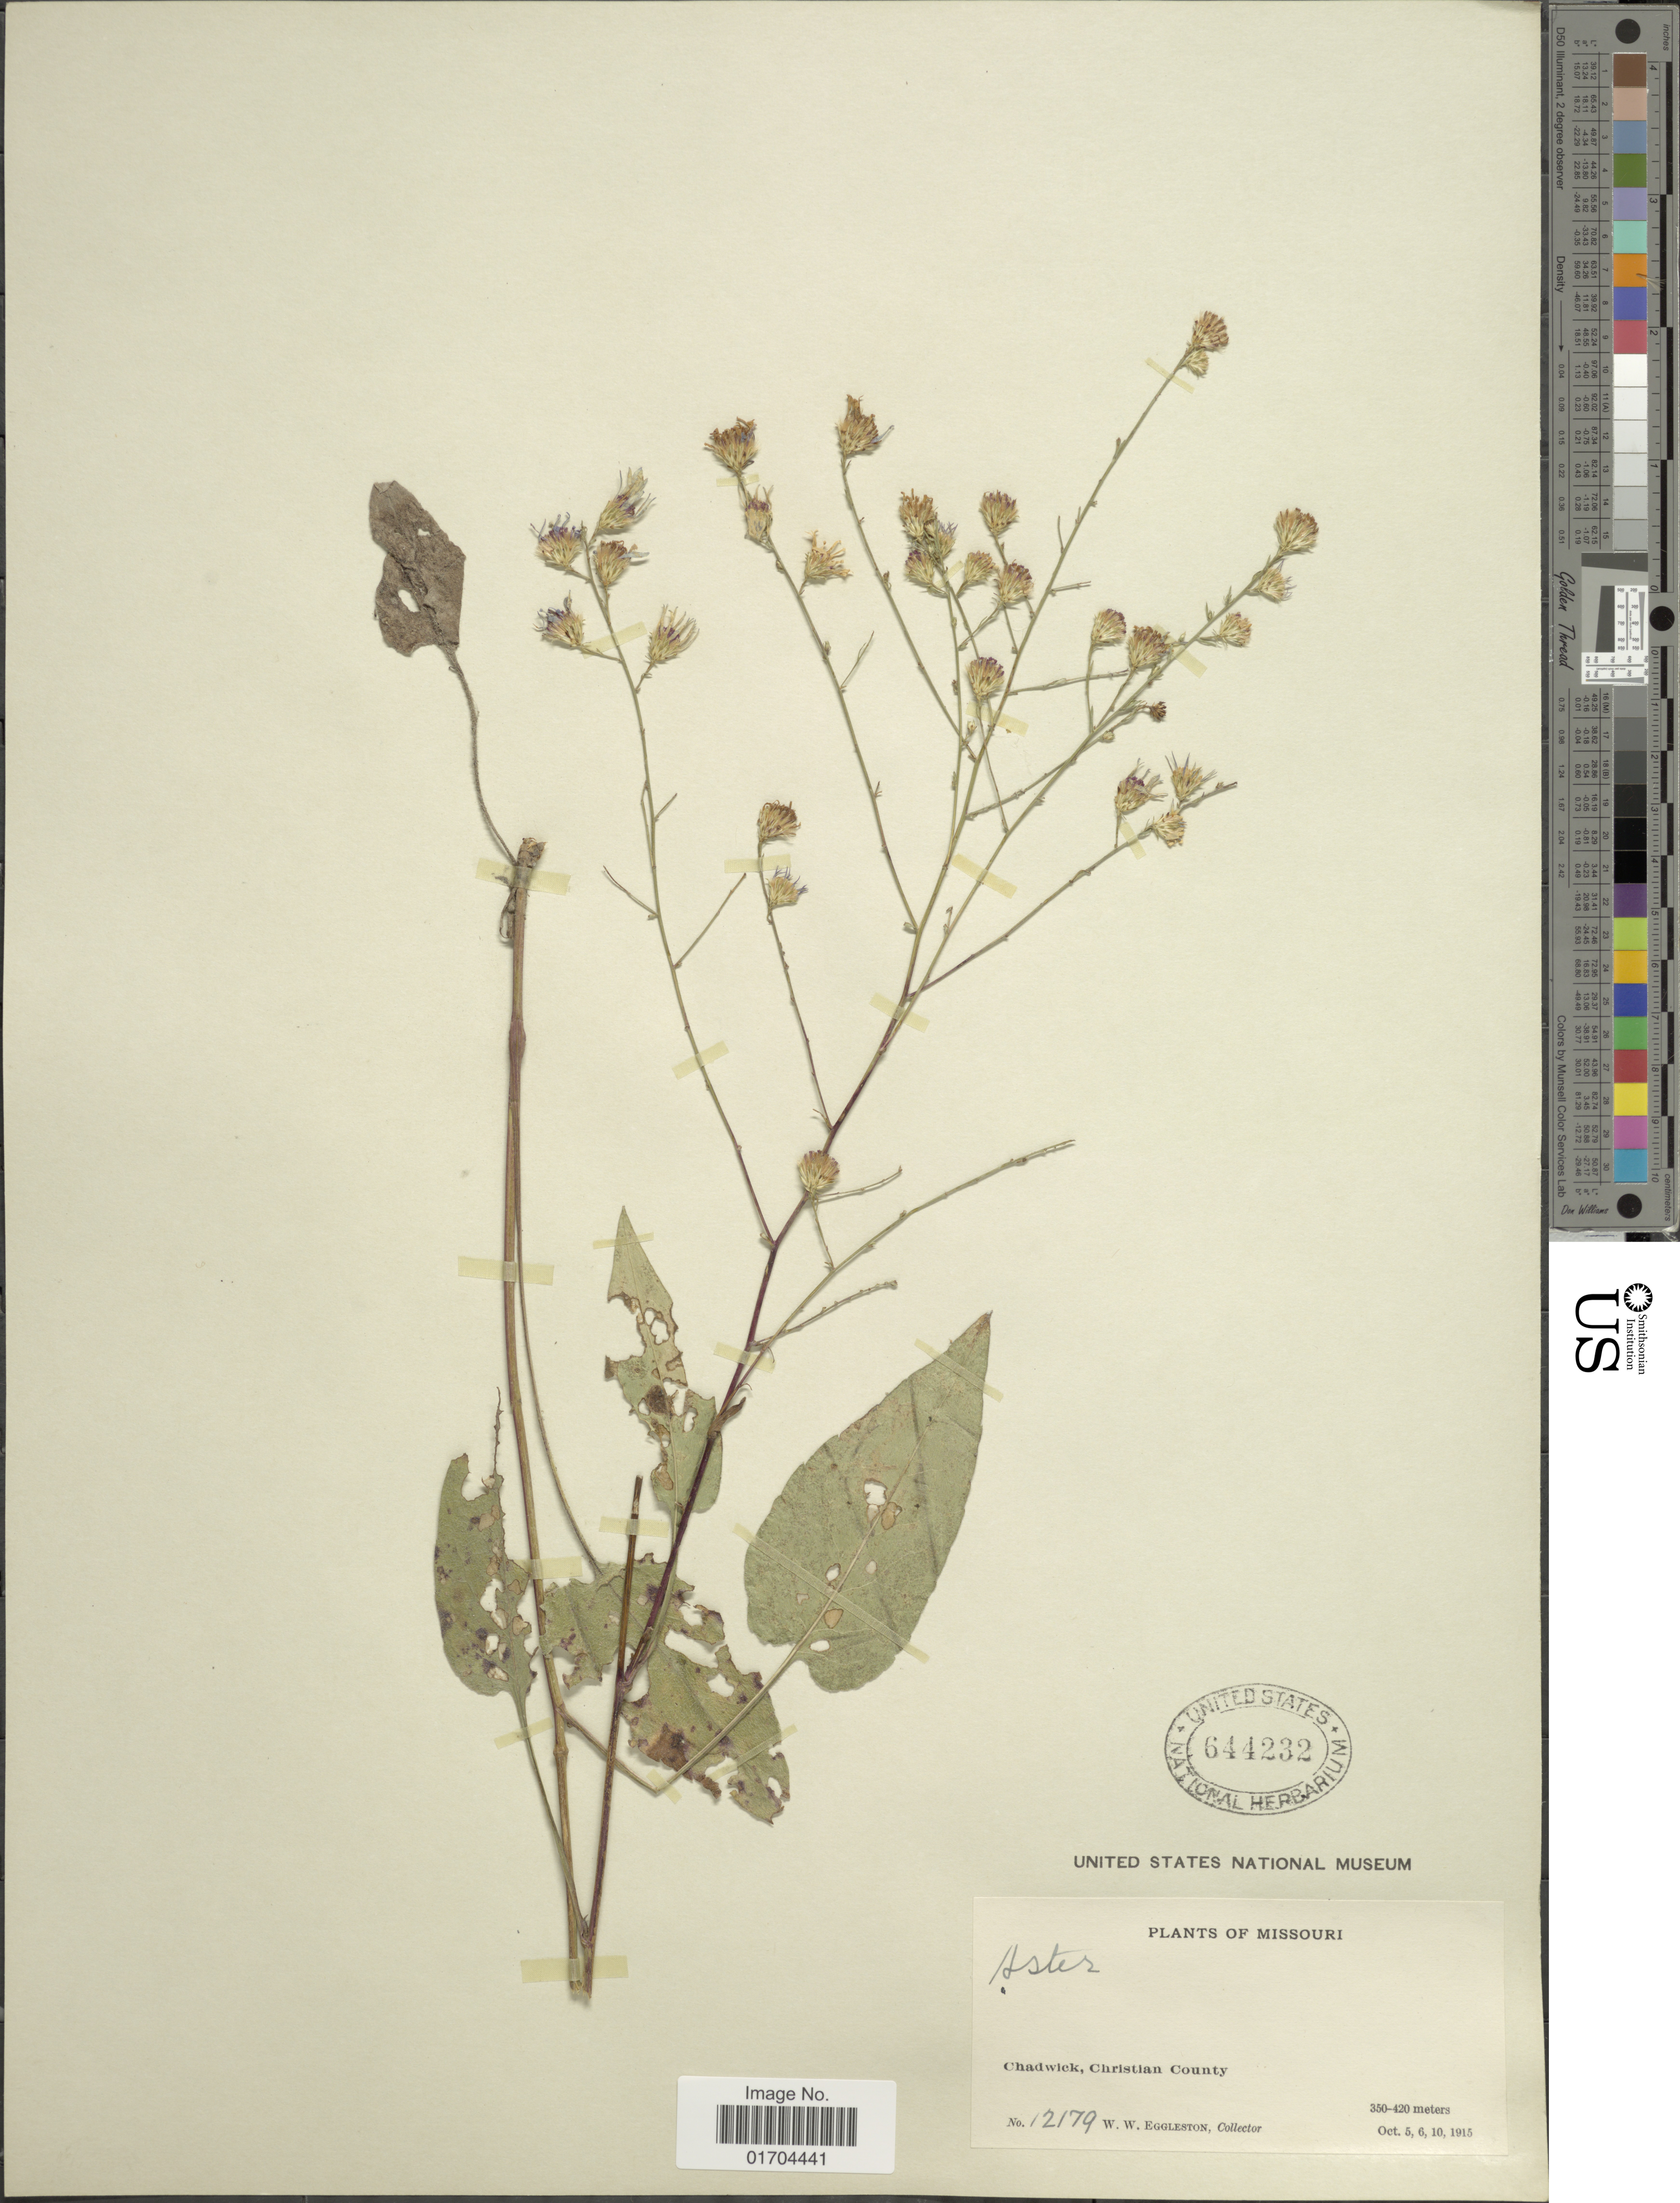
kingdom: Plantae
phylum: Tracheophyta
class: Magnoliopsida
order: Asterales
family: Asteraceae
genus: Symphyotrichum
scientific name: Symphyotrichum sp.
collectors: W. W. Eggleston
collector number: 12179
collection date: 1915-10-05/1915-10-10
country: United States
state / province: Missouri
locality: Chadwick, Christian County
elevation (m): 350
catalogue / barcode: US 644232